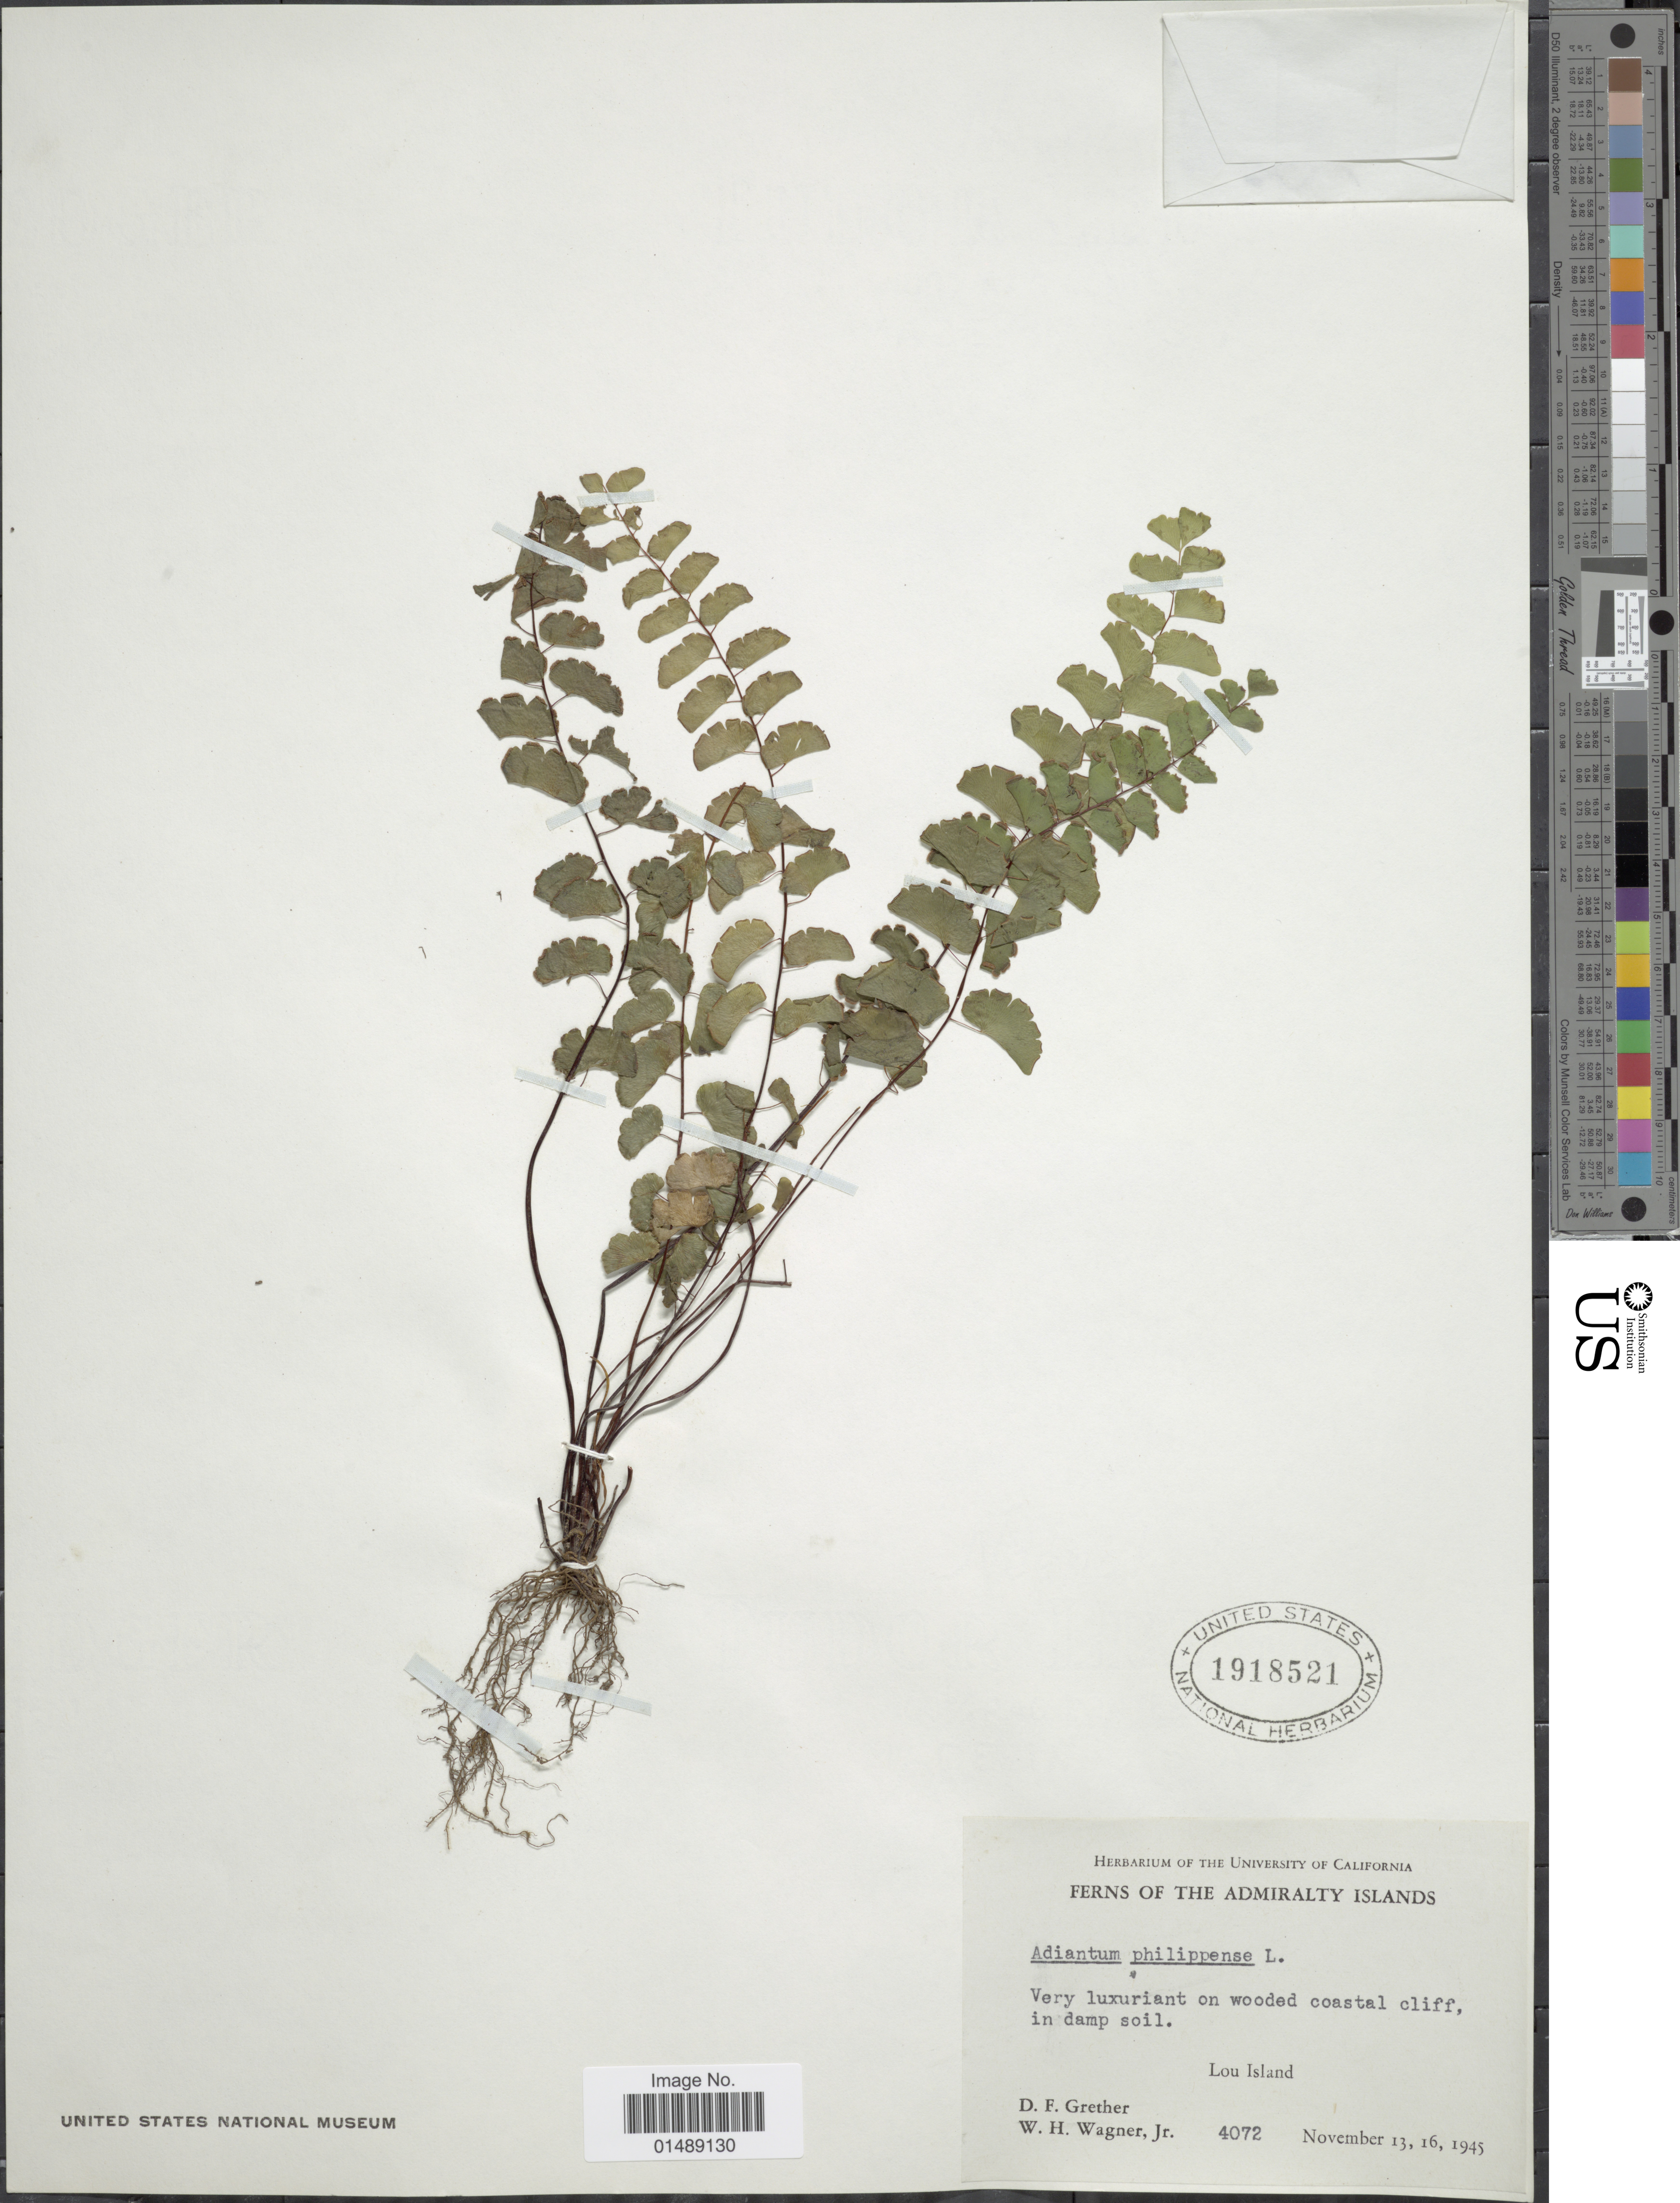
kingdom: Plantae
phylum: Tracheophyta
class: Polypodiopsida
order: Polypodiales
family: Pteridaceae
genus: Adiantum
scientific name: Adiantum philippense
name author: L.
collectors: D. F. Grether & W. H. Wagner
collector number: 4072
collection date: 1945-11-13/1945-11-16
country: Papua New Guinea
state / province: Manus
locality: Ferns of the Admirality Islands, Lou Island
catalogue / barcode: US 1918521